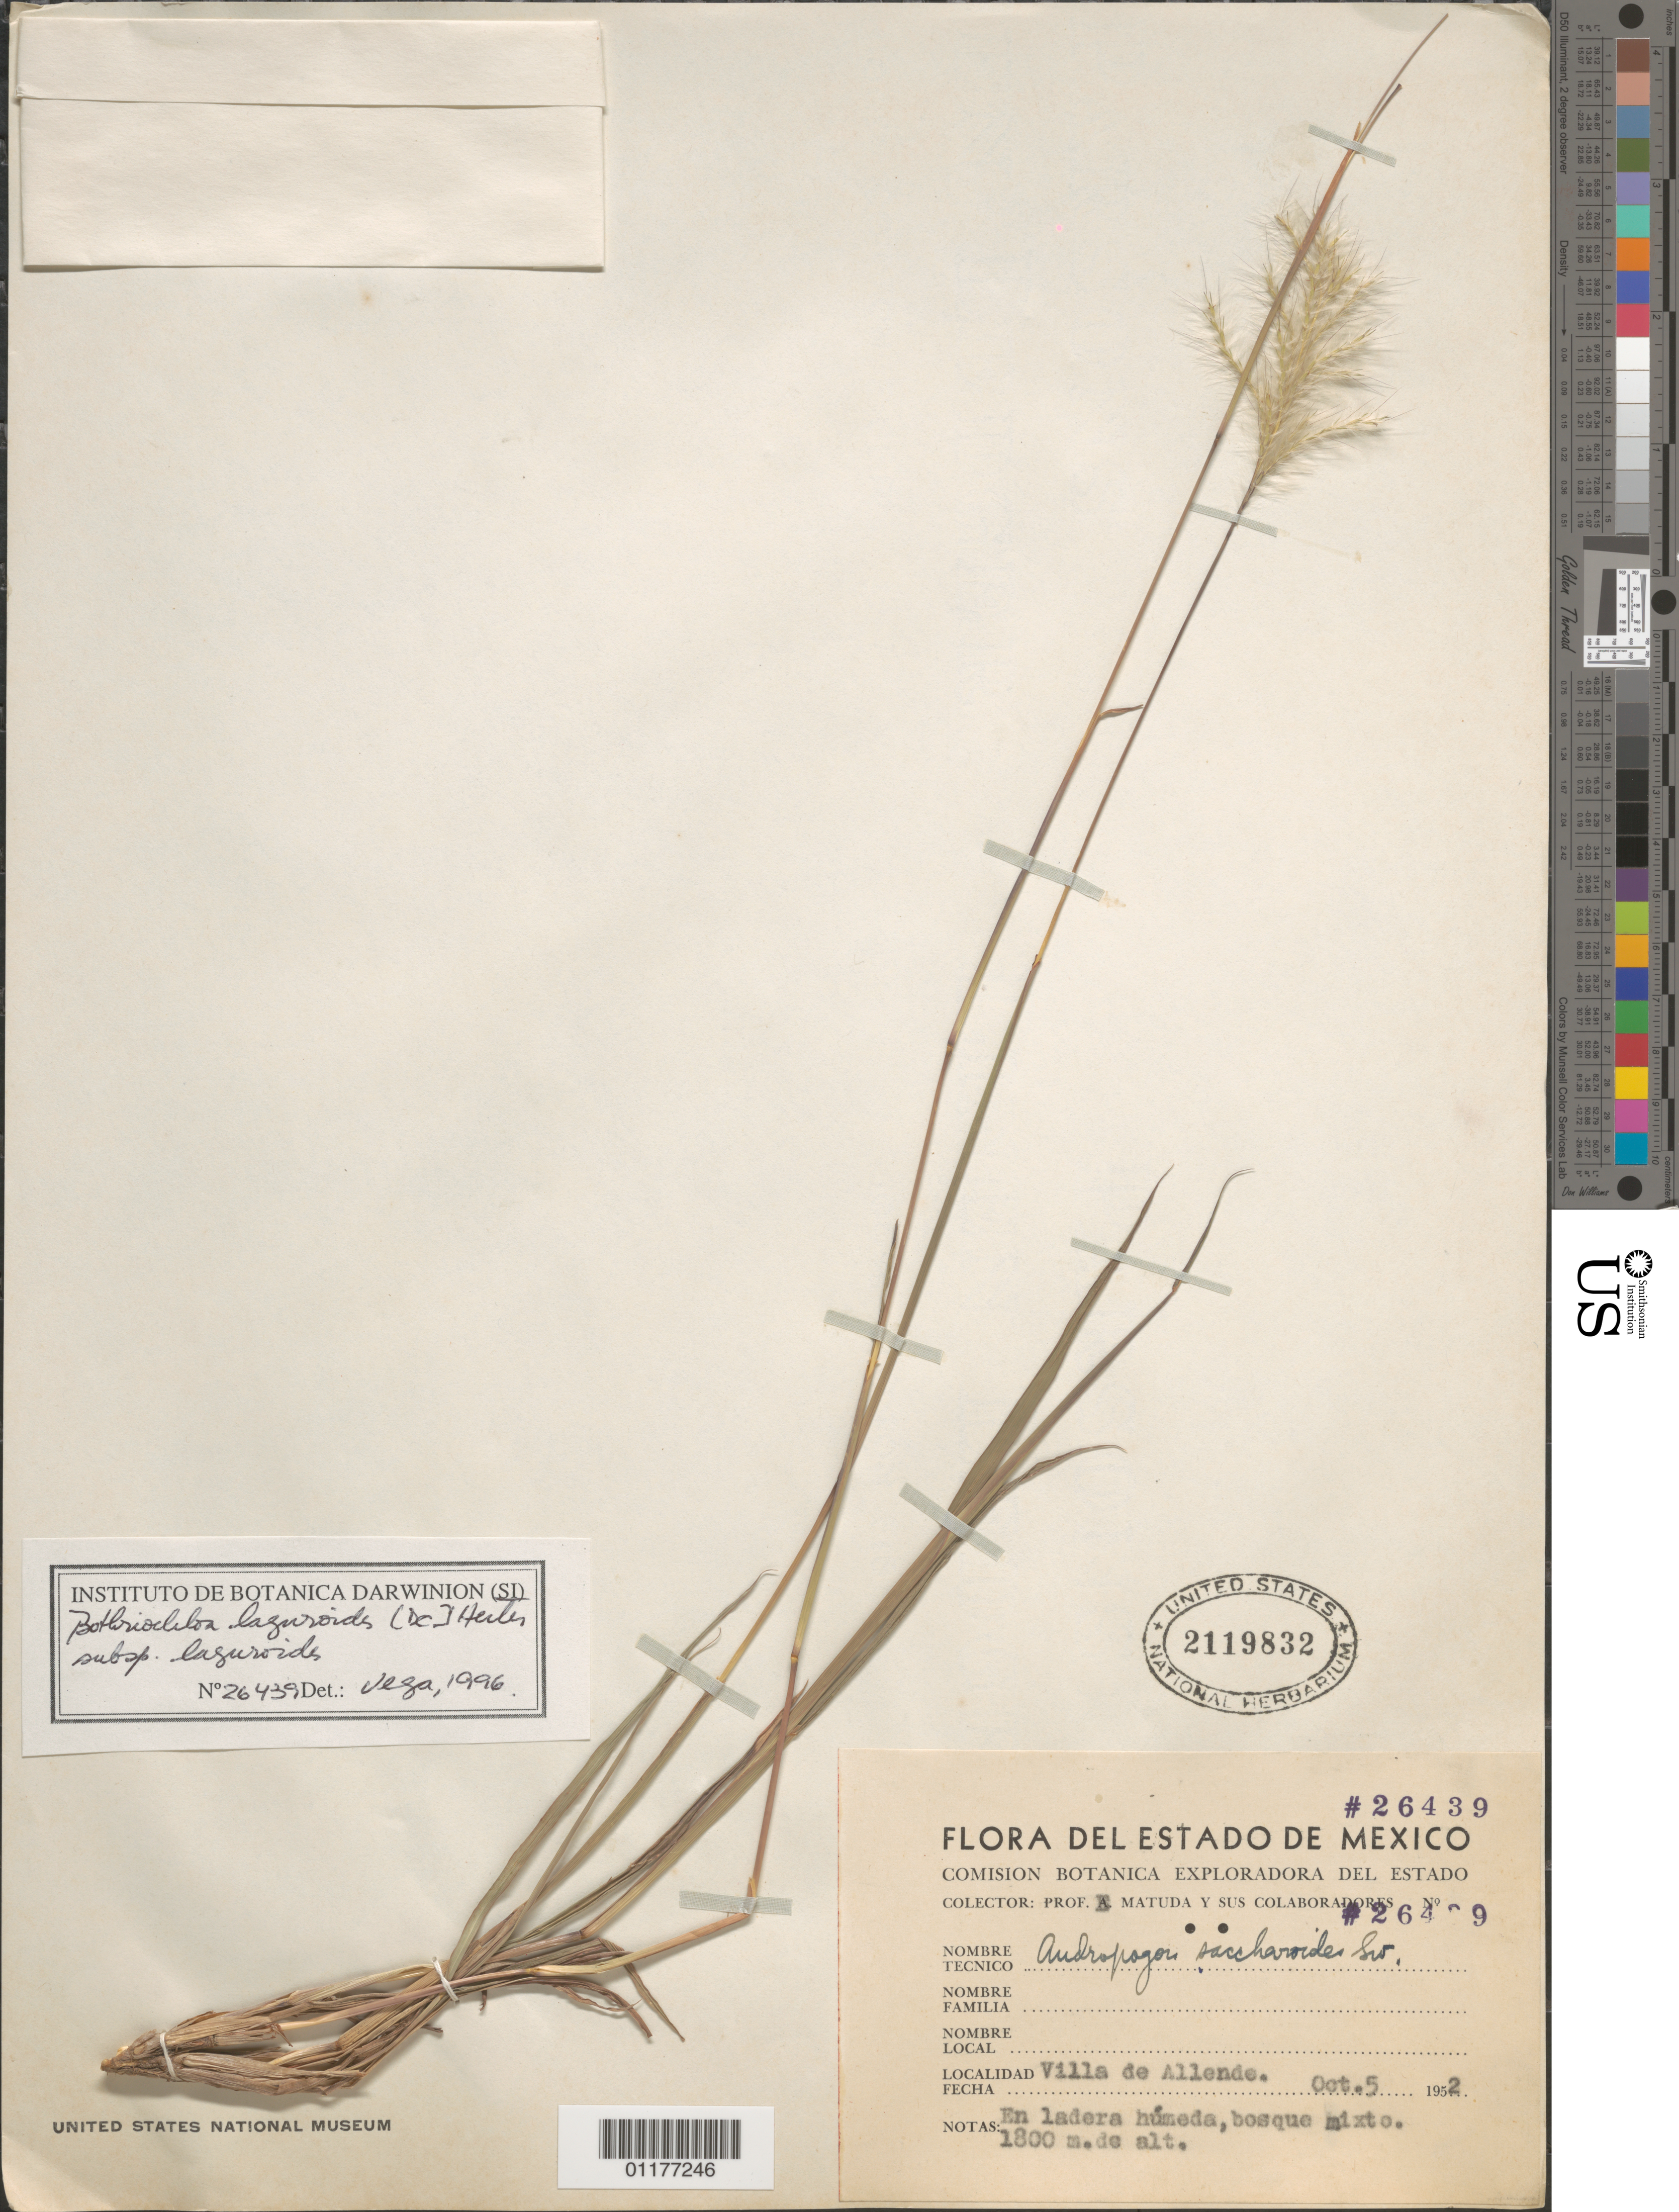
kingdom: Plantae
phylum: Tracheophyta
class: Liliopsida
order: Poales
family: Poaceae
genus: Bothriochloa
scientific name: Bothriochloa laguroides subsp. laguroides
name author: (DC.) Herter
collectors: E. Matuda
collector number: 26439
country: Mexico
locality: Villa de Allende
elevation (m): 1800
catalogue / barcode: US 2119832